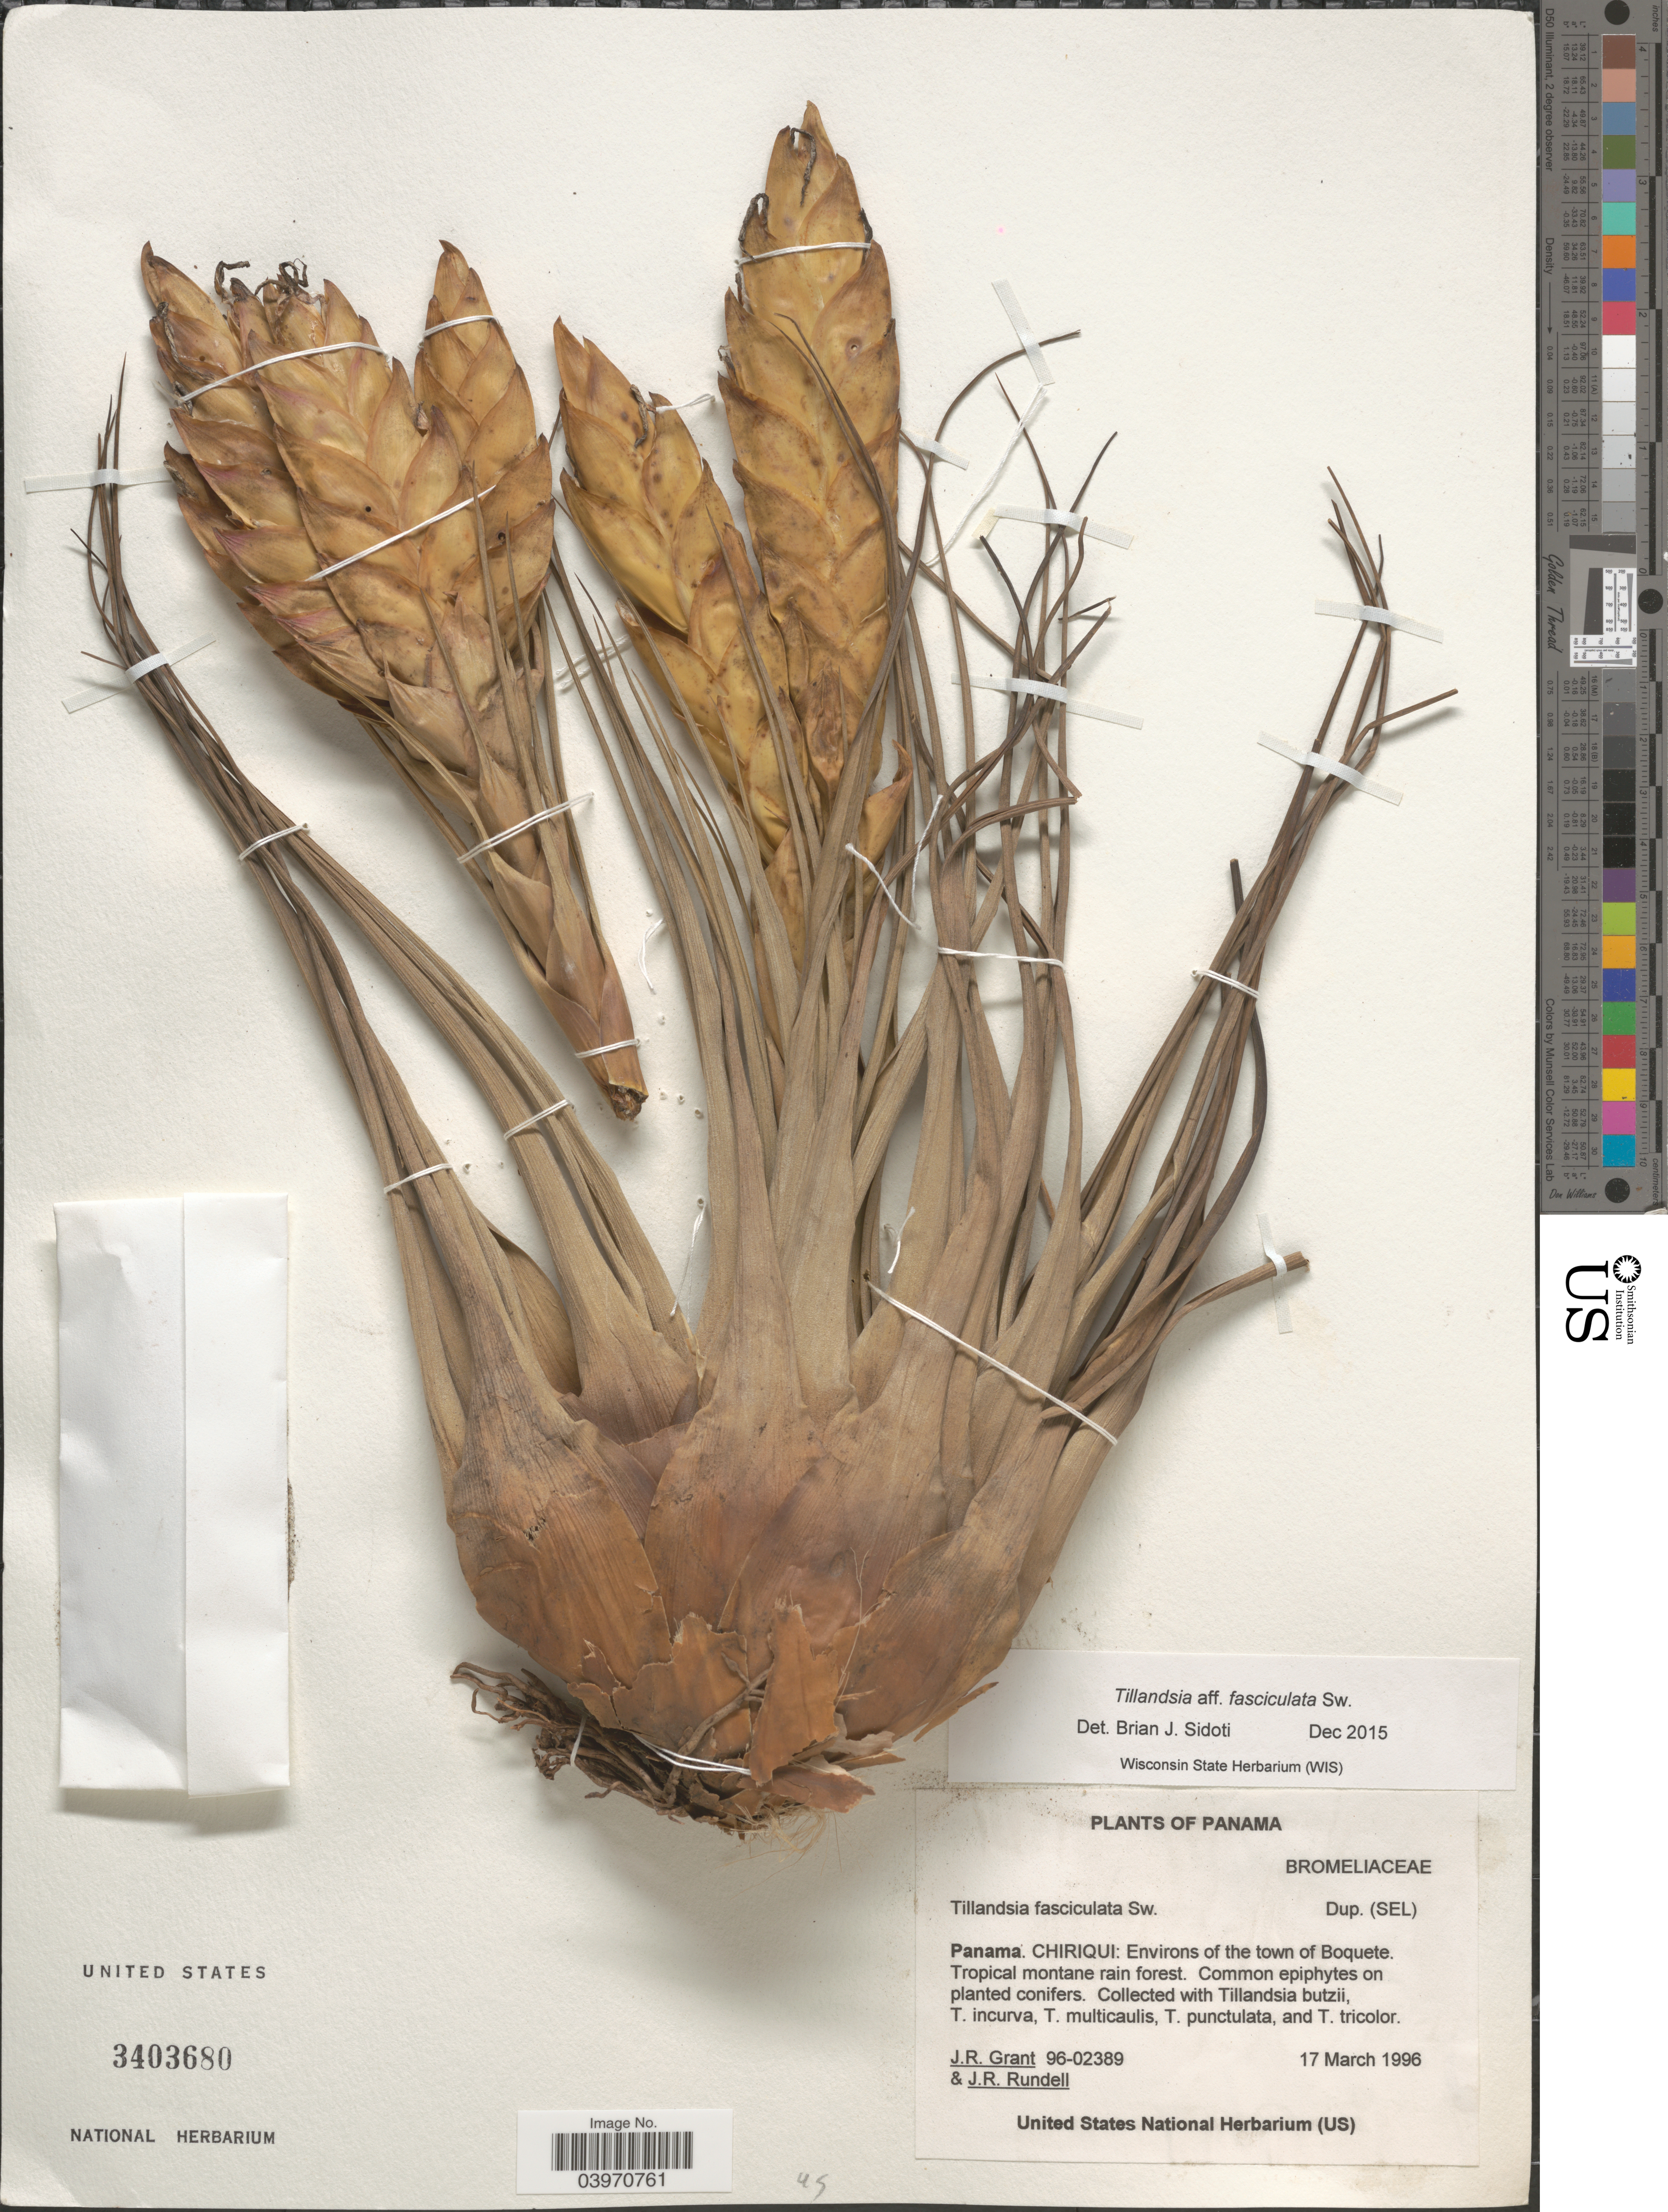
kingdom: Plantae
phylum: Tracheophyta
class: Liliopsida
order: Poales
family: Bromeliaceae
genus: Tillandsia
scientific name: Tillandsia fasciculata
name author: Sw.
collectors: J. Grant & J. R. Rundell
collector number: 96-02389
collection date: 1996-03-17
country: Panama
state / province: Chiriqui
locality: Environs of the town of Boquete.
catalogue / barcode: US 3403680